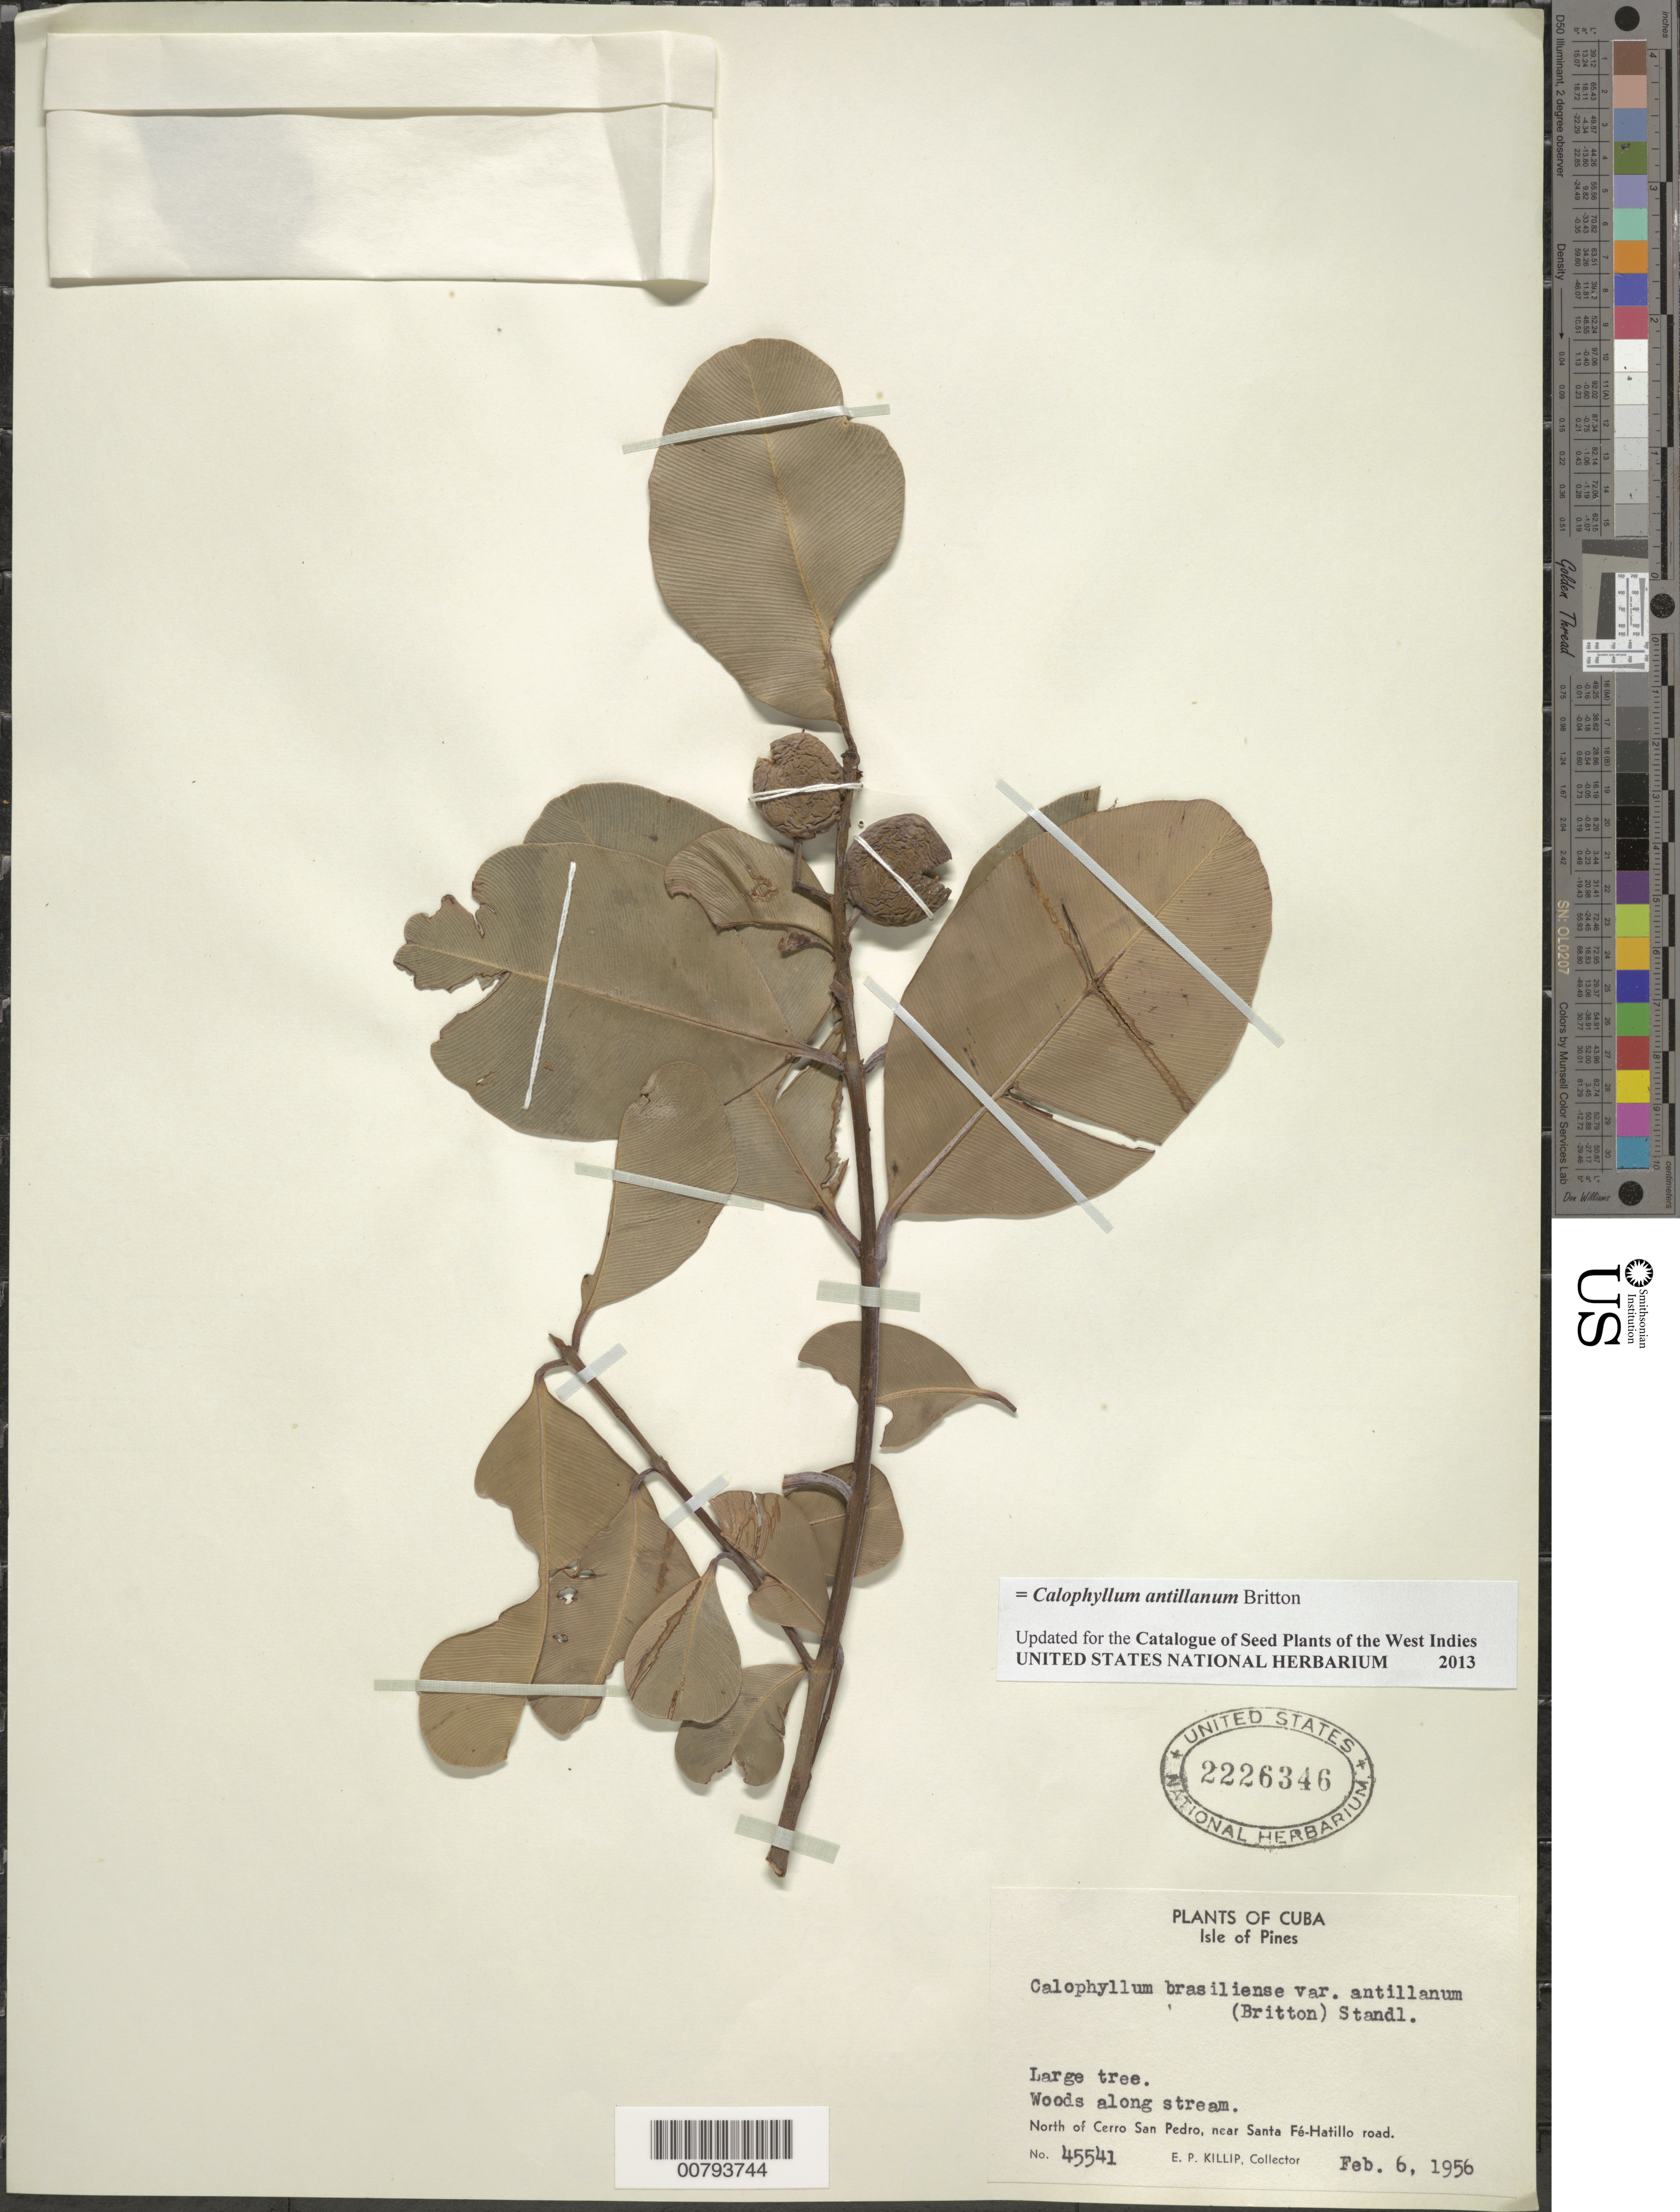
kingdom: Plantae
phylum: Tracheophyta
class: Magnoliopsida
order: Malpighiales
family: Calophyllaceae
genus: Calophyllum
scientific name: Calophyllum antillanum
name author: Britton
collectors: E. P. Killip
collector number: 45541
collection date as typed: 06 Feb 1956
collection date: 1956-02-06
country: Cuba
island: Isla de la Juventud (Isle of Pines)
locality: North of Cerro San Pedro, near Santa Fé-Hatillo road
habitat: Woods along stream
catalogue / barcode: US 2226346